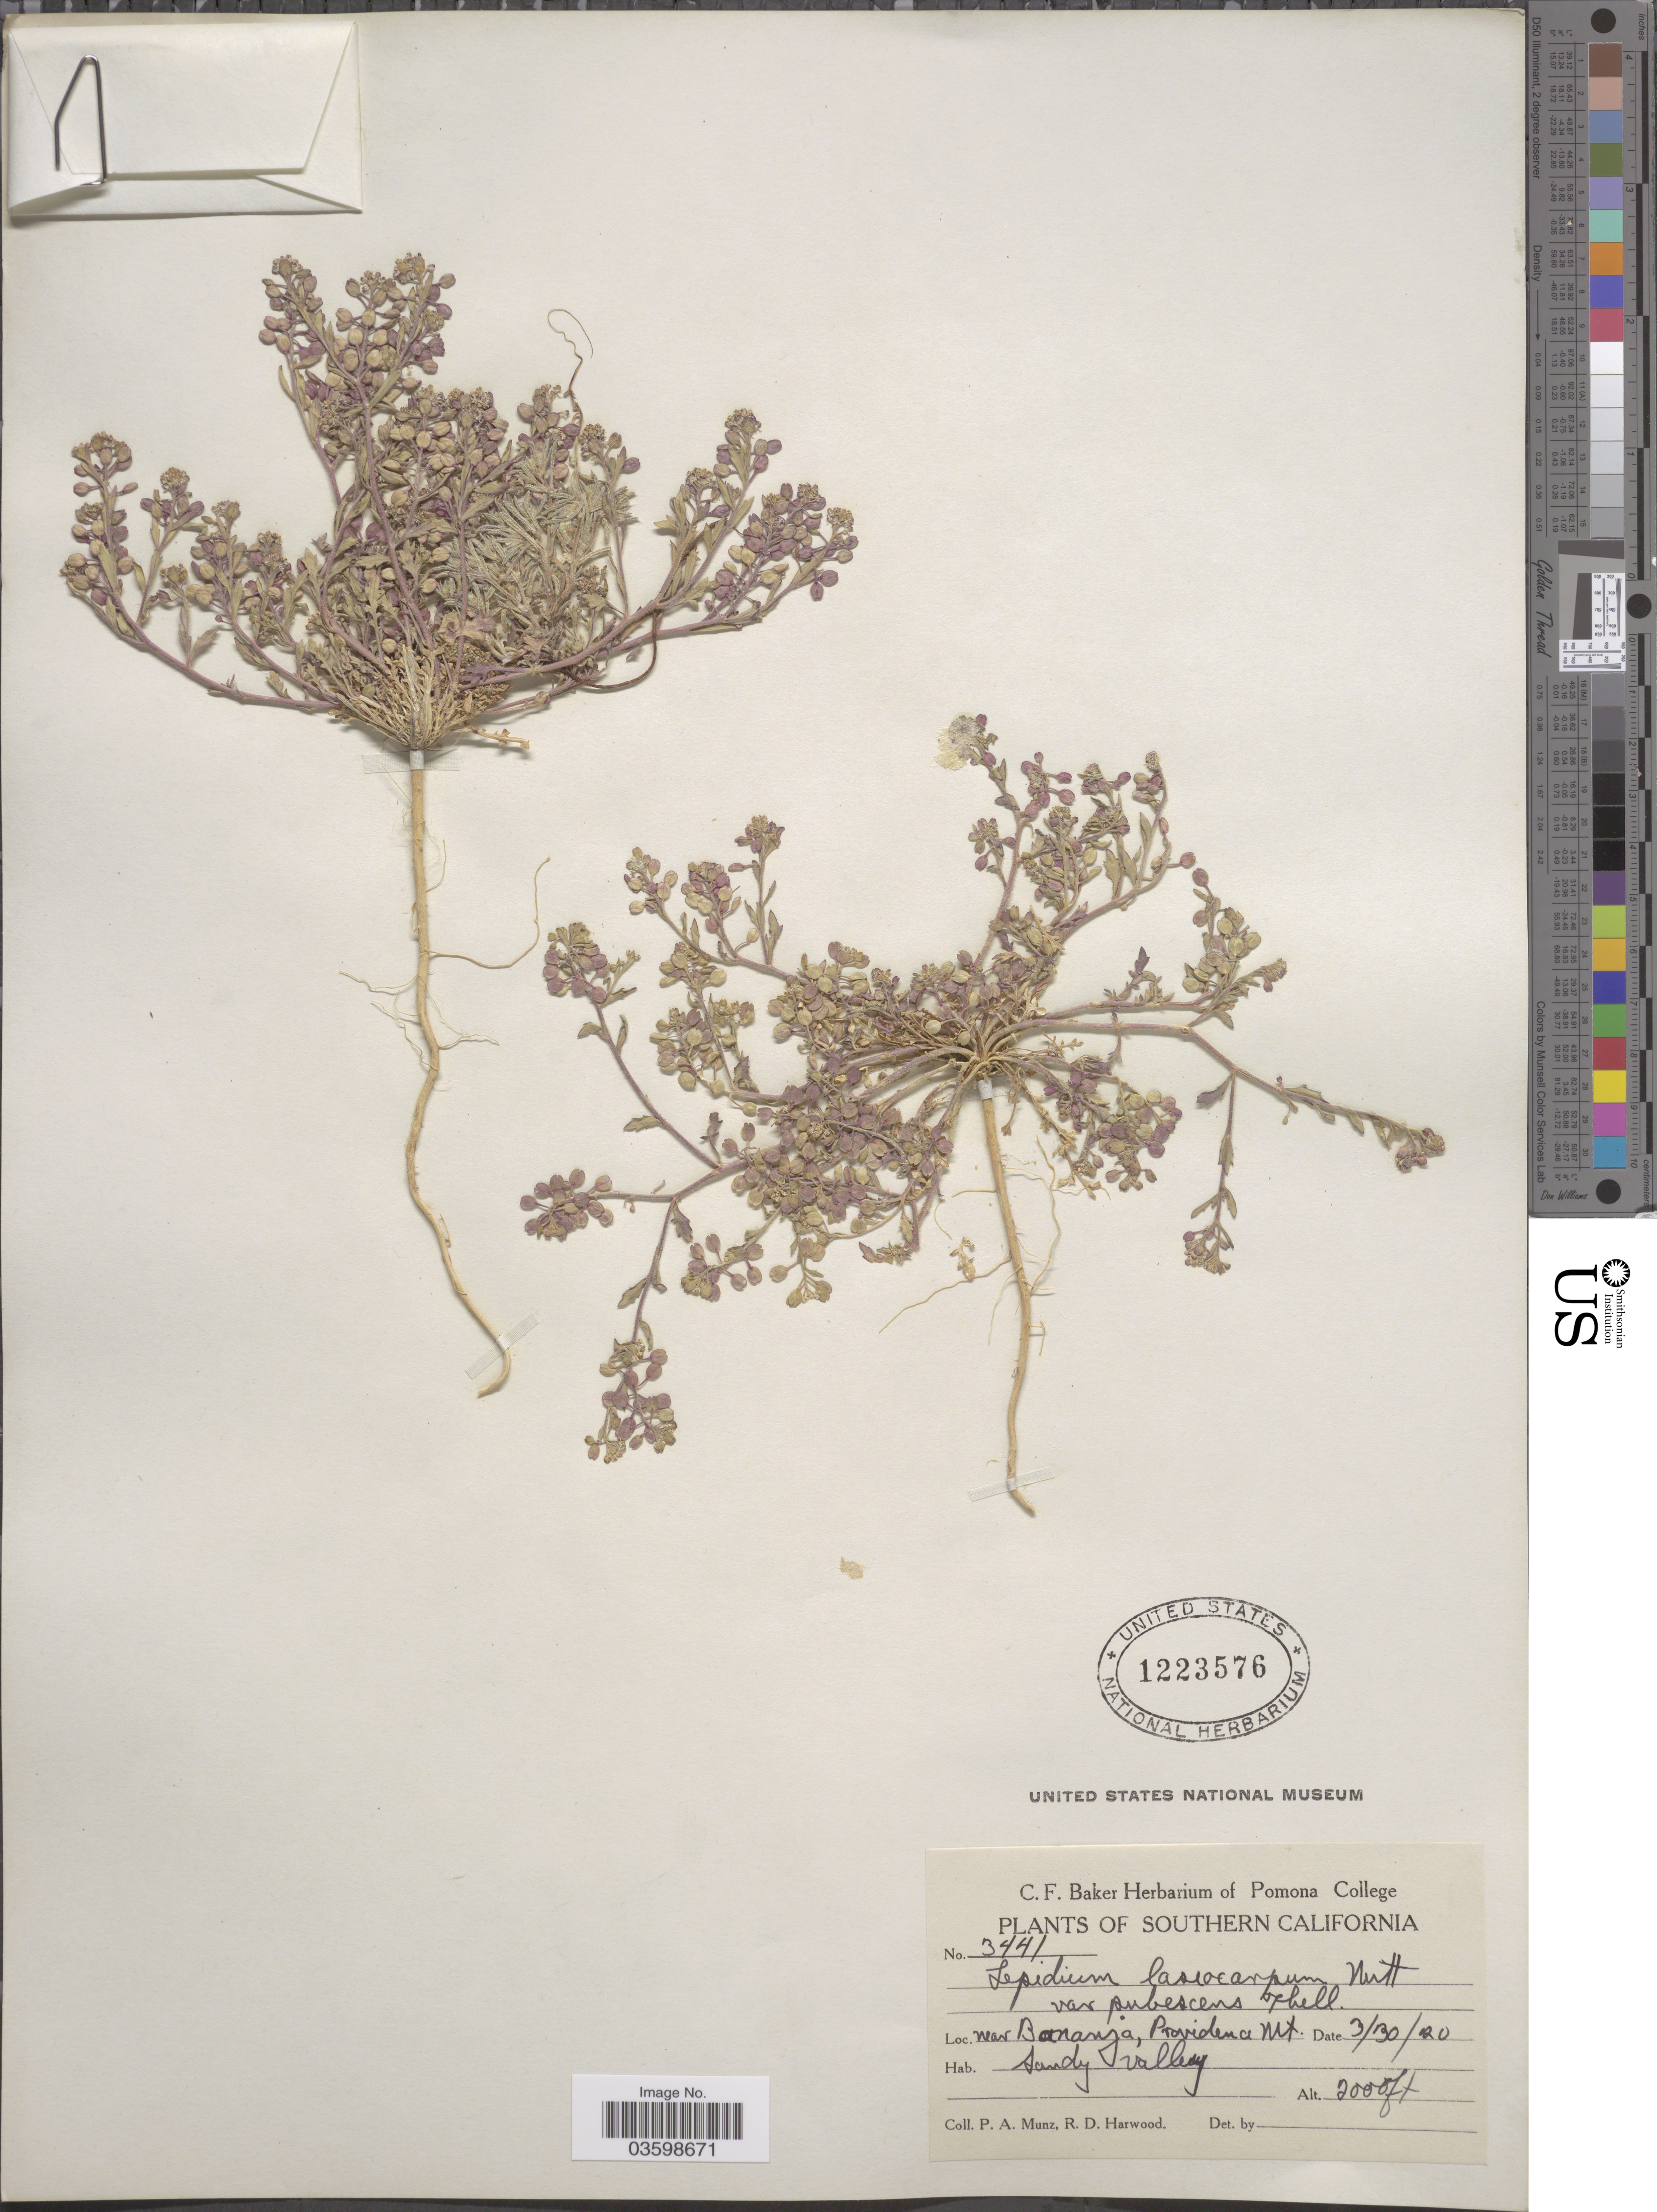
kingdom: Plantae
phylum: Tracheophyta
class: Magnoliopsida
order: Brassicales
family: Brassicaceae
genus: Lepidium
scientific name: Lepidium lasiocarpum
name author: Nutt.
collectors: P. A. Munz & R. Harwood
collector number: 3441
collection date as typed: Transcribed d/m/y: 30/3/20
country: United States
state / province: California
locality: Southern California. Near Bonanza, Providence Mt. Sandy Valley.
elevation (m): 610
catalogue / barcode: US 1223576